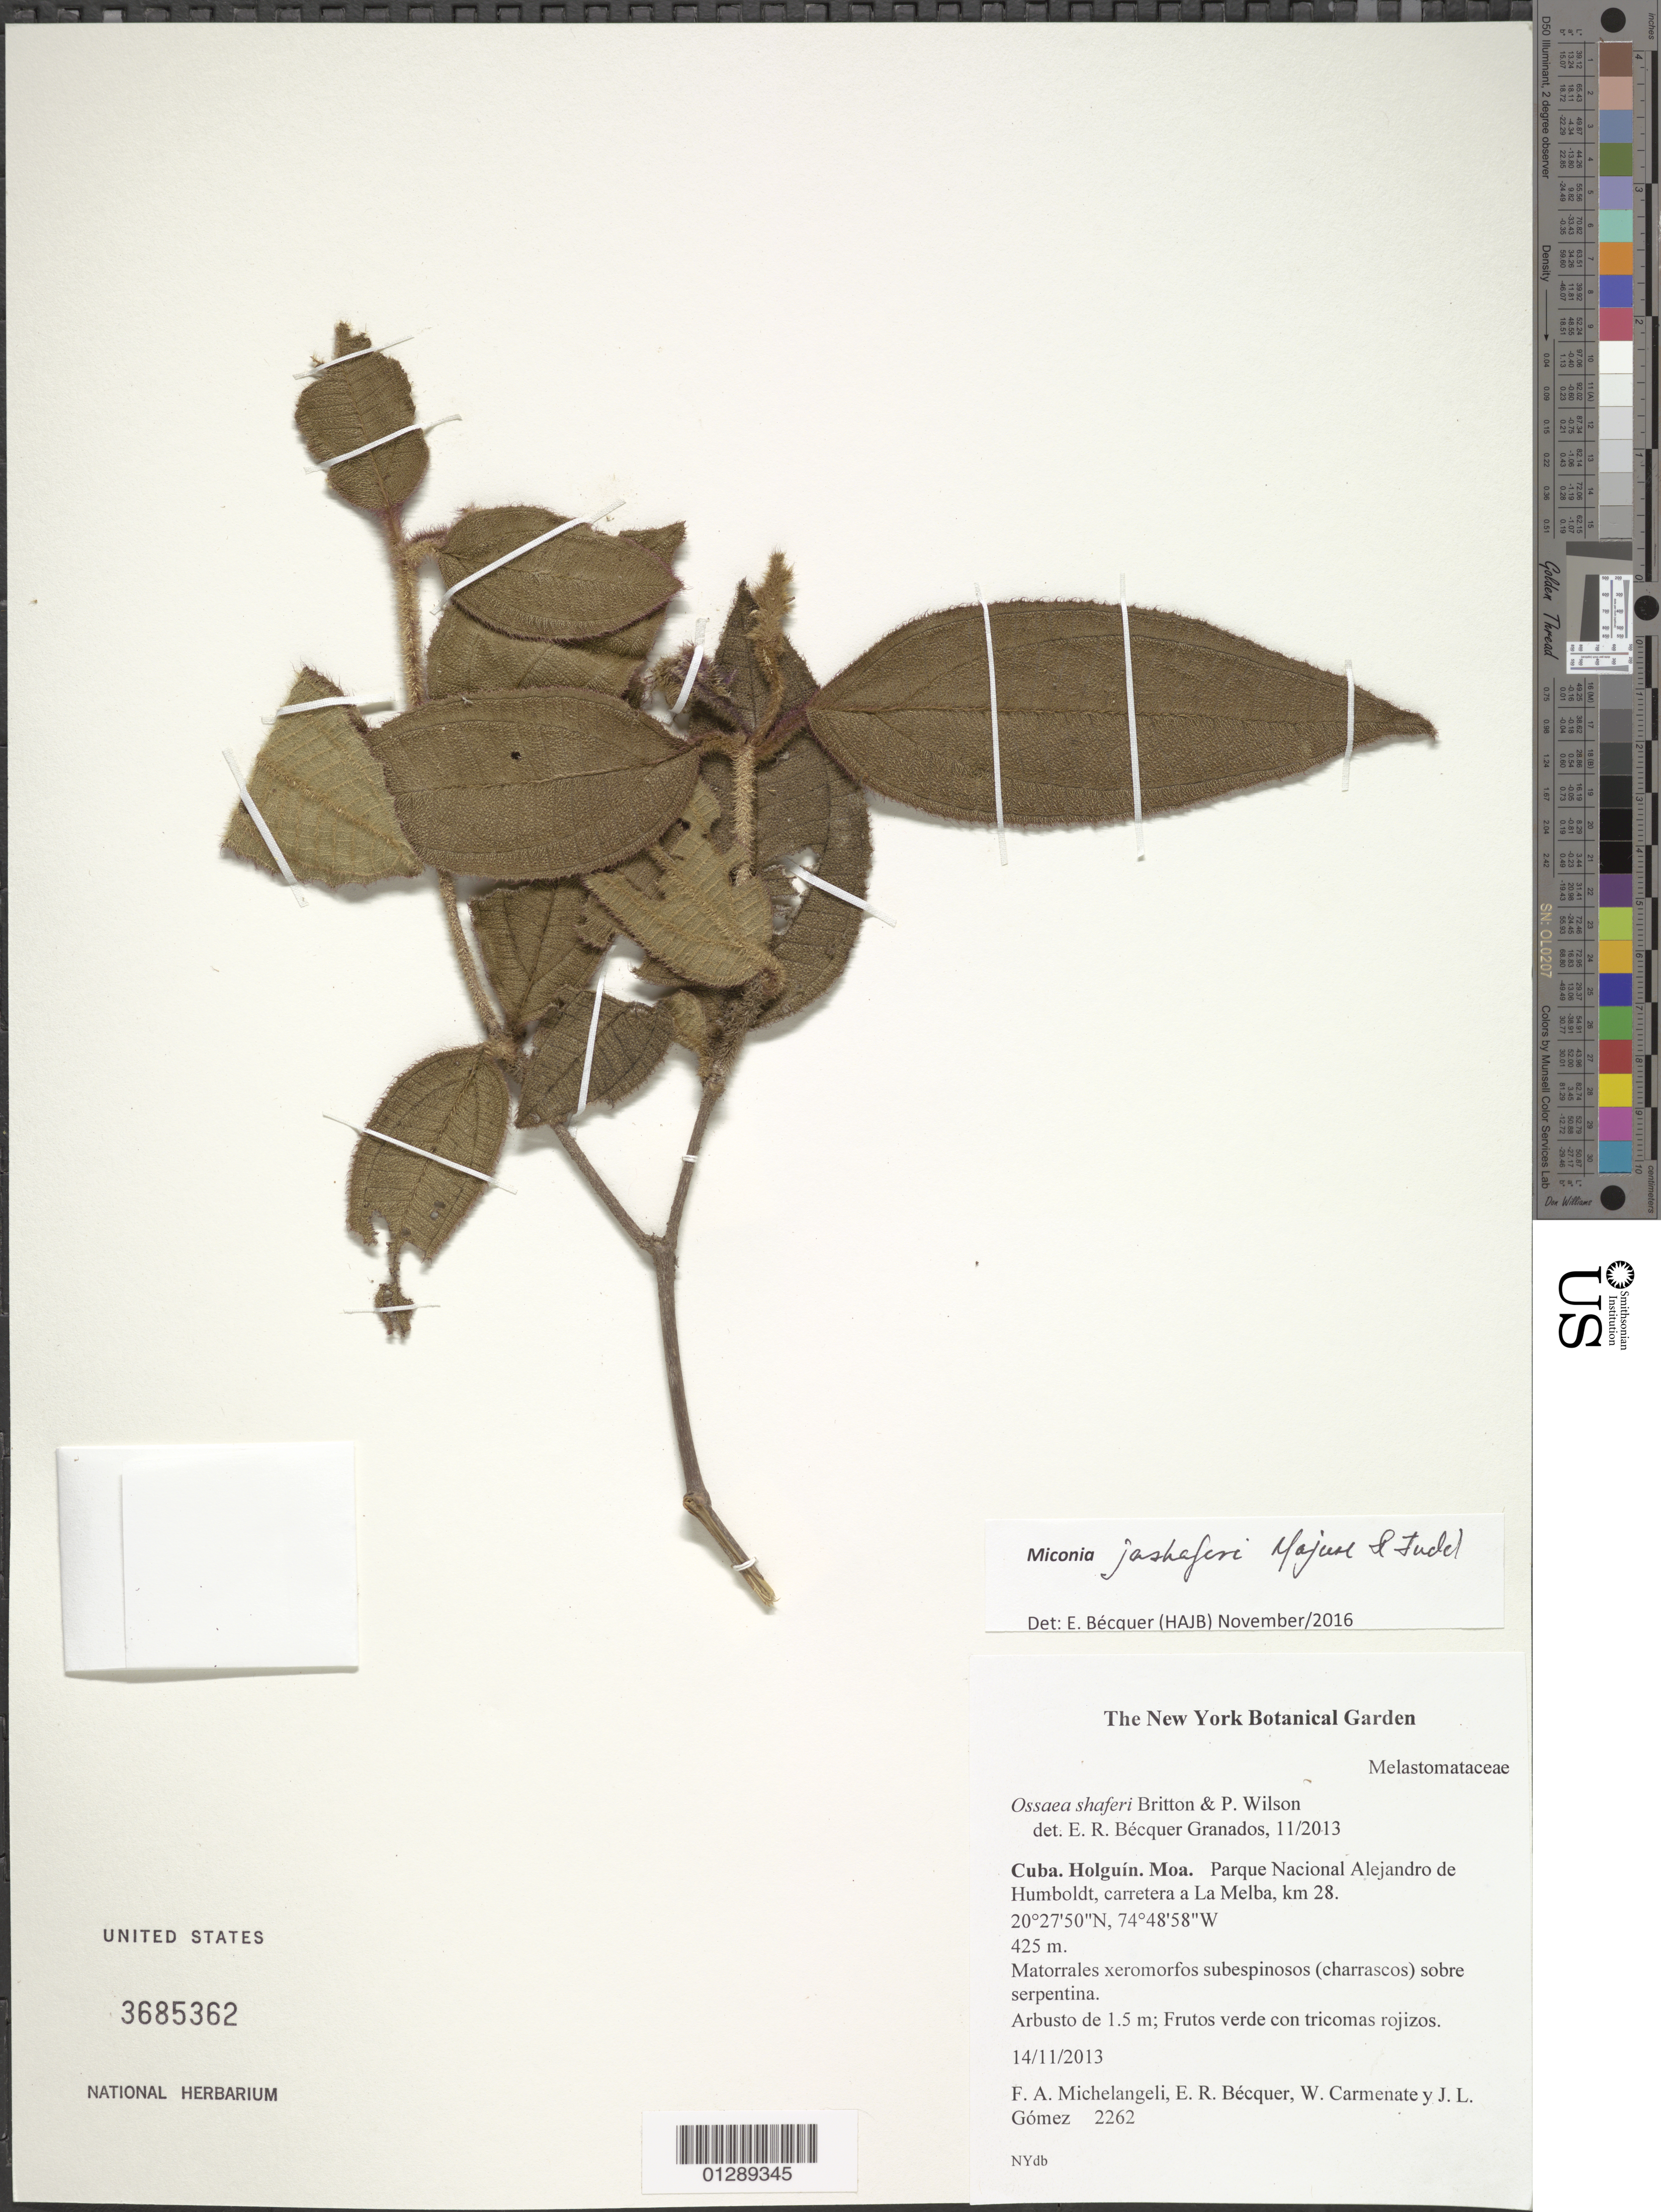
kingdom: Plantae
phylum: Tracheophyta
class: Magnoliopsida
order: Myrtales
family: Melastomataceae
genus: Miconia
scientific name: Miconia jashaferi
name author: Majure & Judd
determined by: Bécquer Granados, E. R.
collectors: F. A. Michelangeli, E. R. Bécquer Granados, W. Carmenate & J. Gomez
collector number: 2262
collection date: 2013-11-14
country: Cuba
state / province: Holguin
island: Cuba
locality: Moa. Parque Nacional Alejandro de Humboldt, carretera a La Melba, km 28.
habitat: Matorrales xeromorfos subespinosos (charrascos) sobre serpentina.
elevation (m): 425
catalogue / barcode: US 3685362